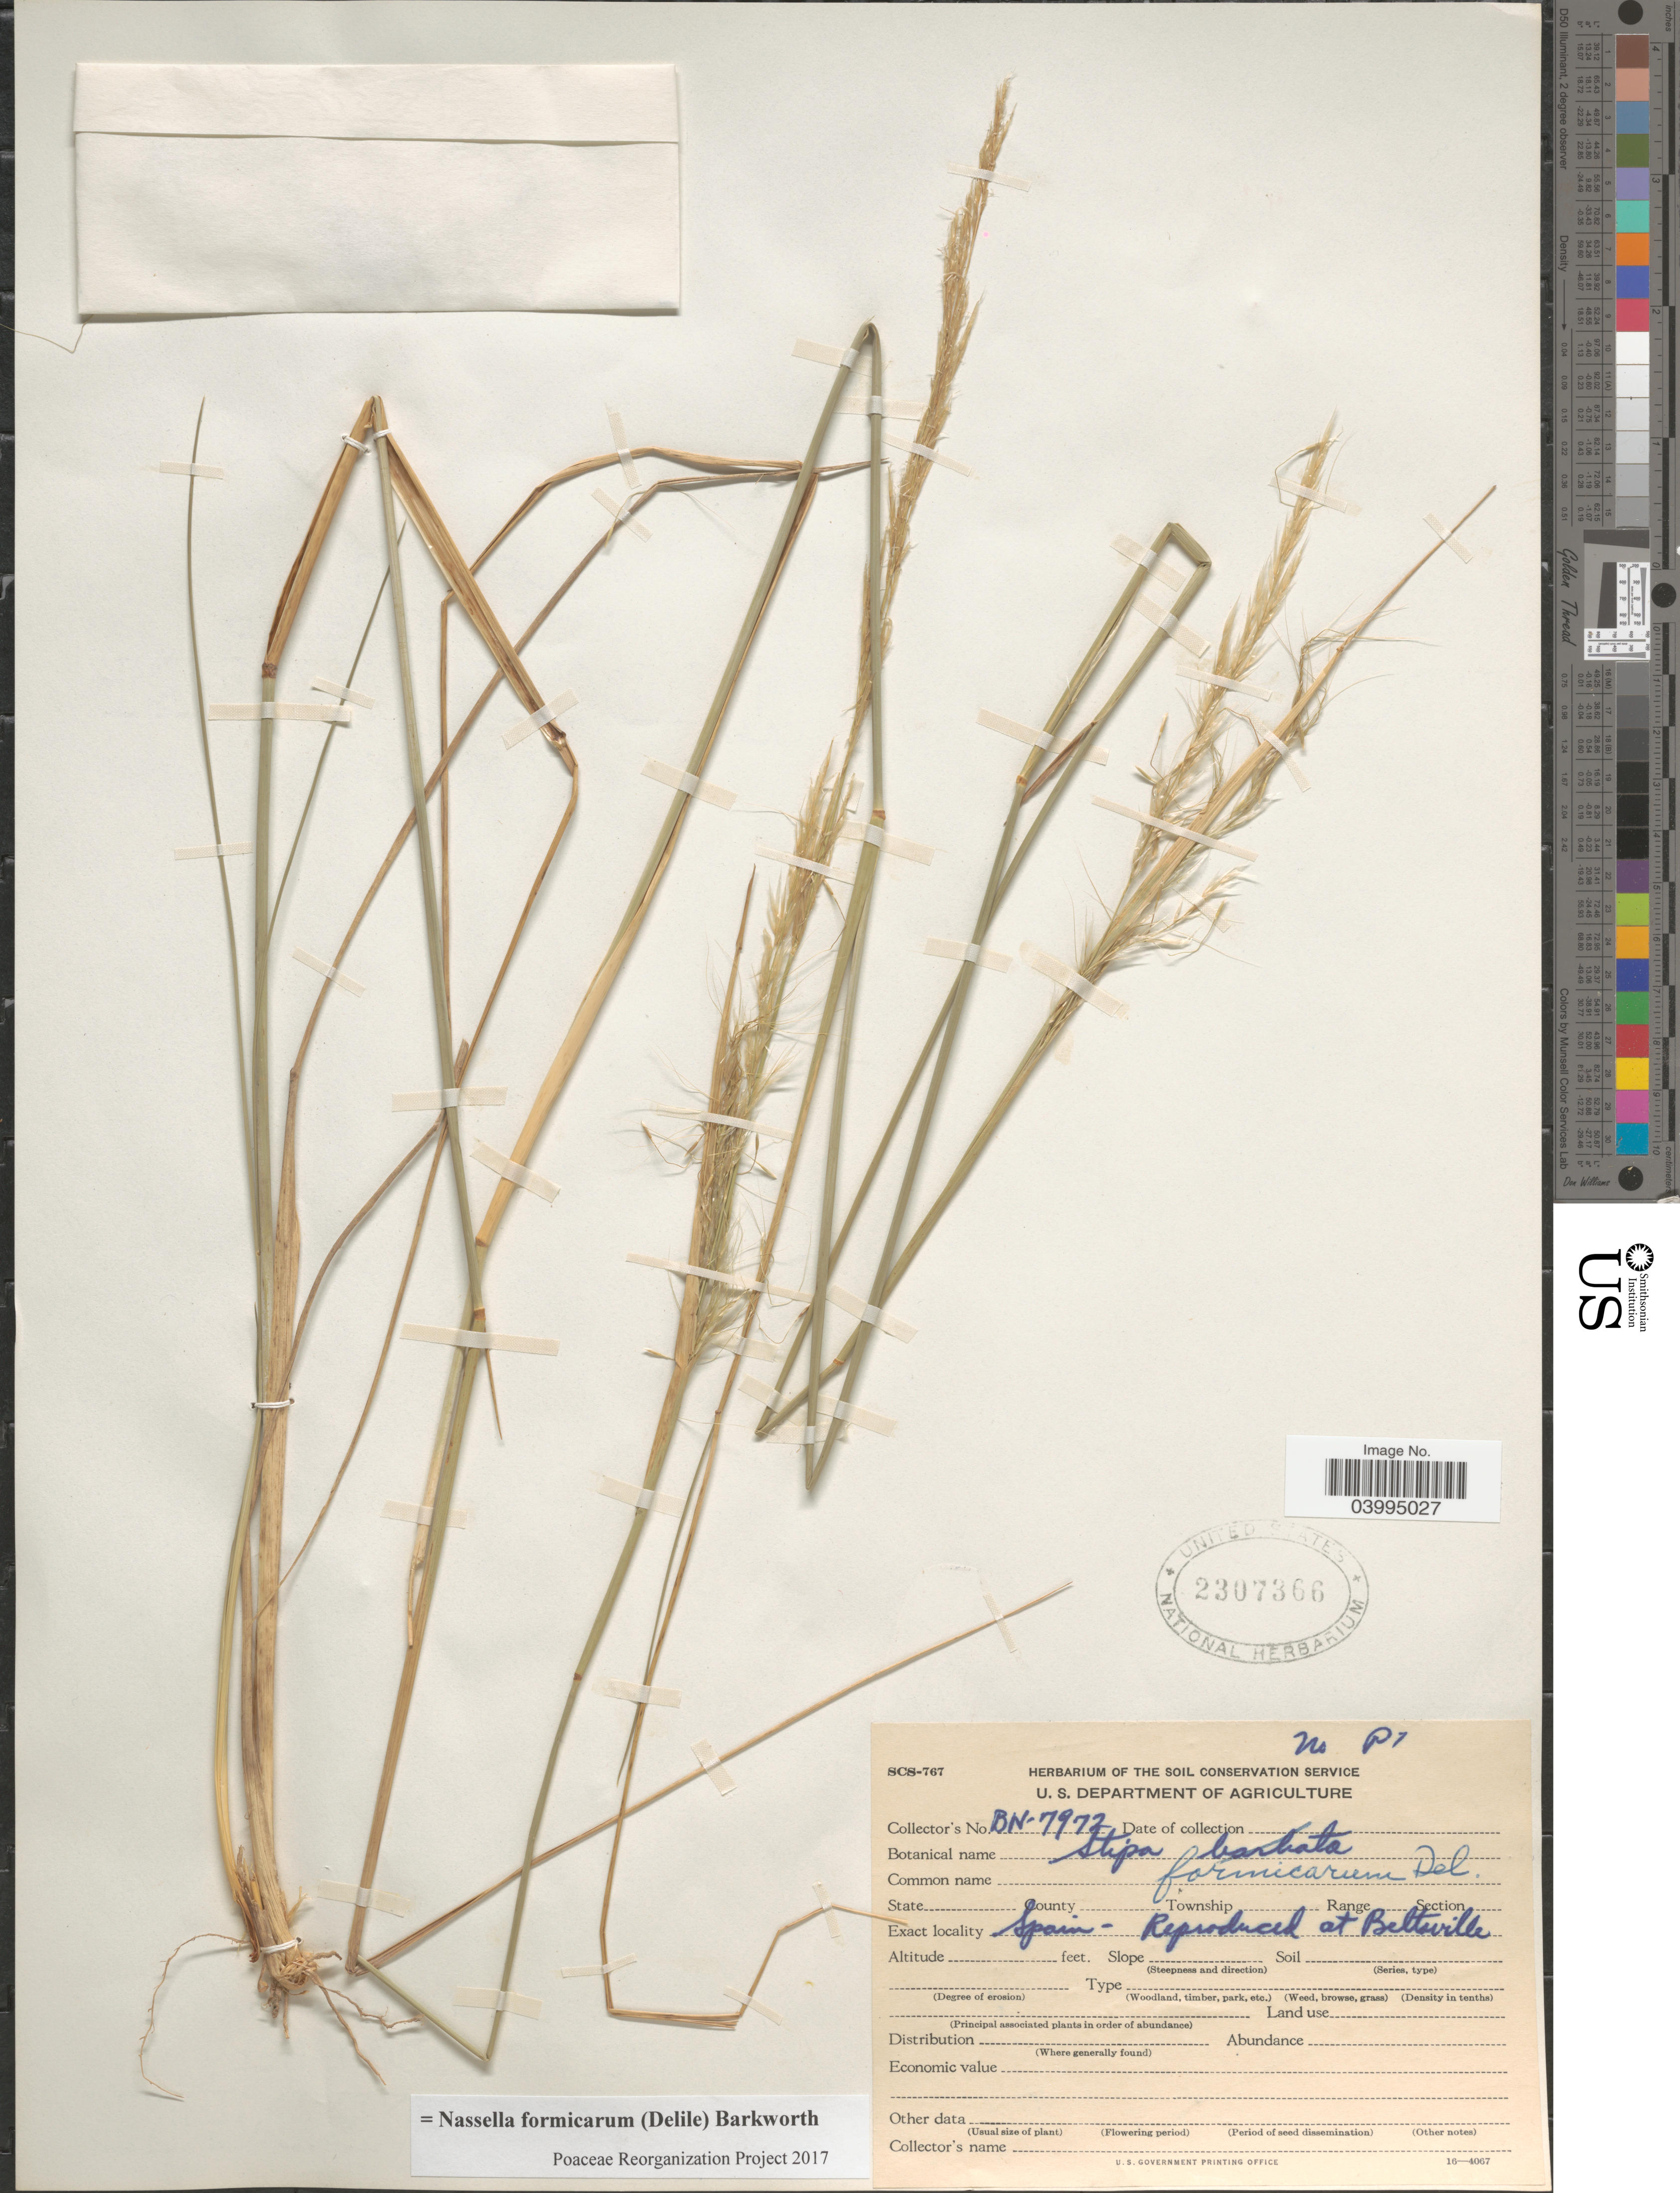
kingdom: Plantae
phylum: Tracheophyta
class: Liliopsida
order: Poales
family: Poaceae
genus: Nassella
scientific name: Nassella formicarum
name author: (Delile) Barkworth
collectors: Herbarium of the Soil Conservation Service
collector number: BN-7972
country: Spain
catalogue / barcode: US 2307366